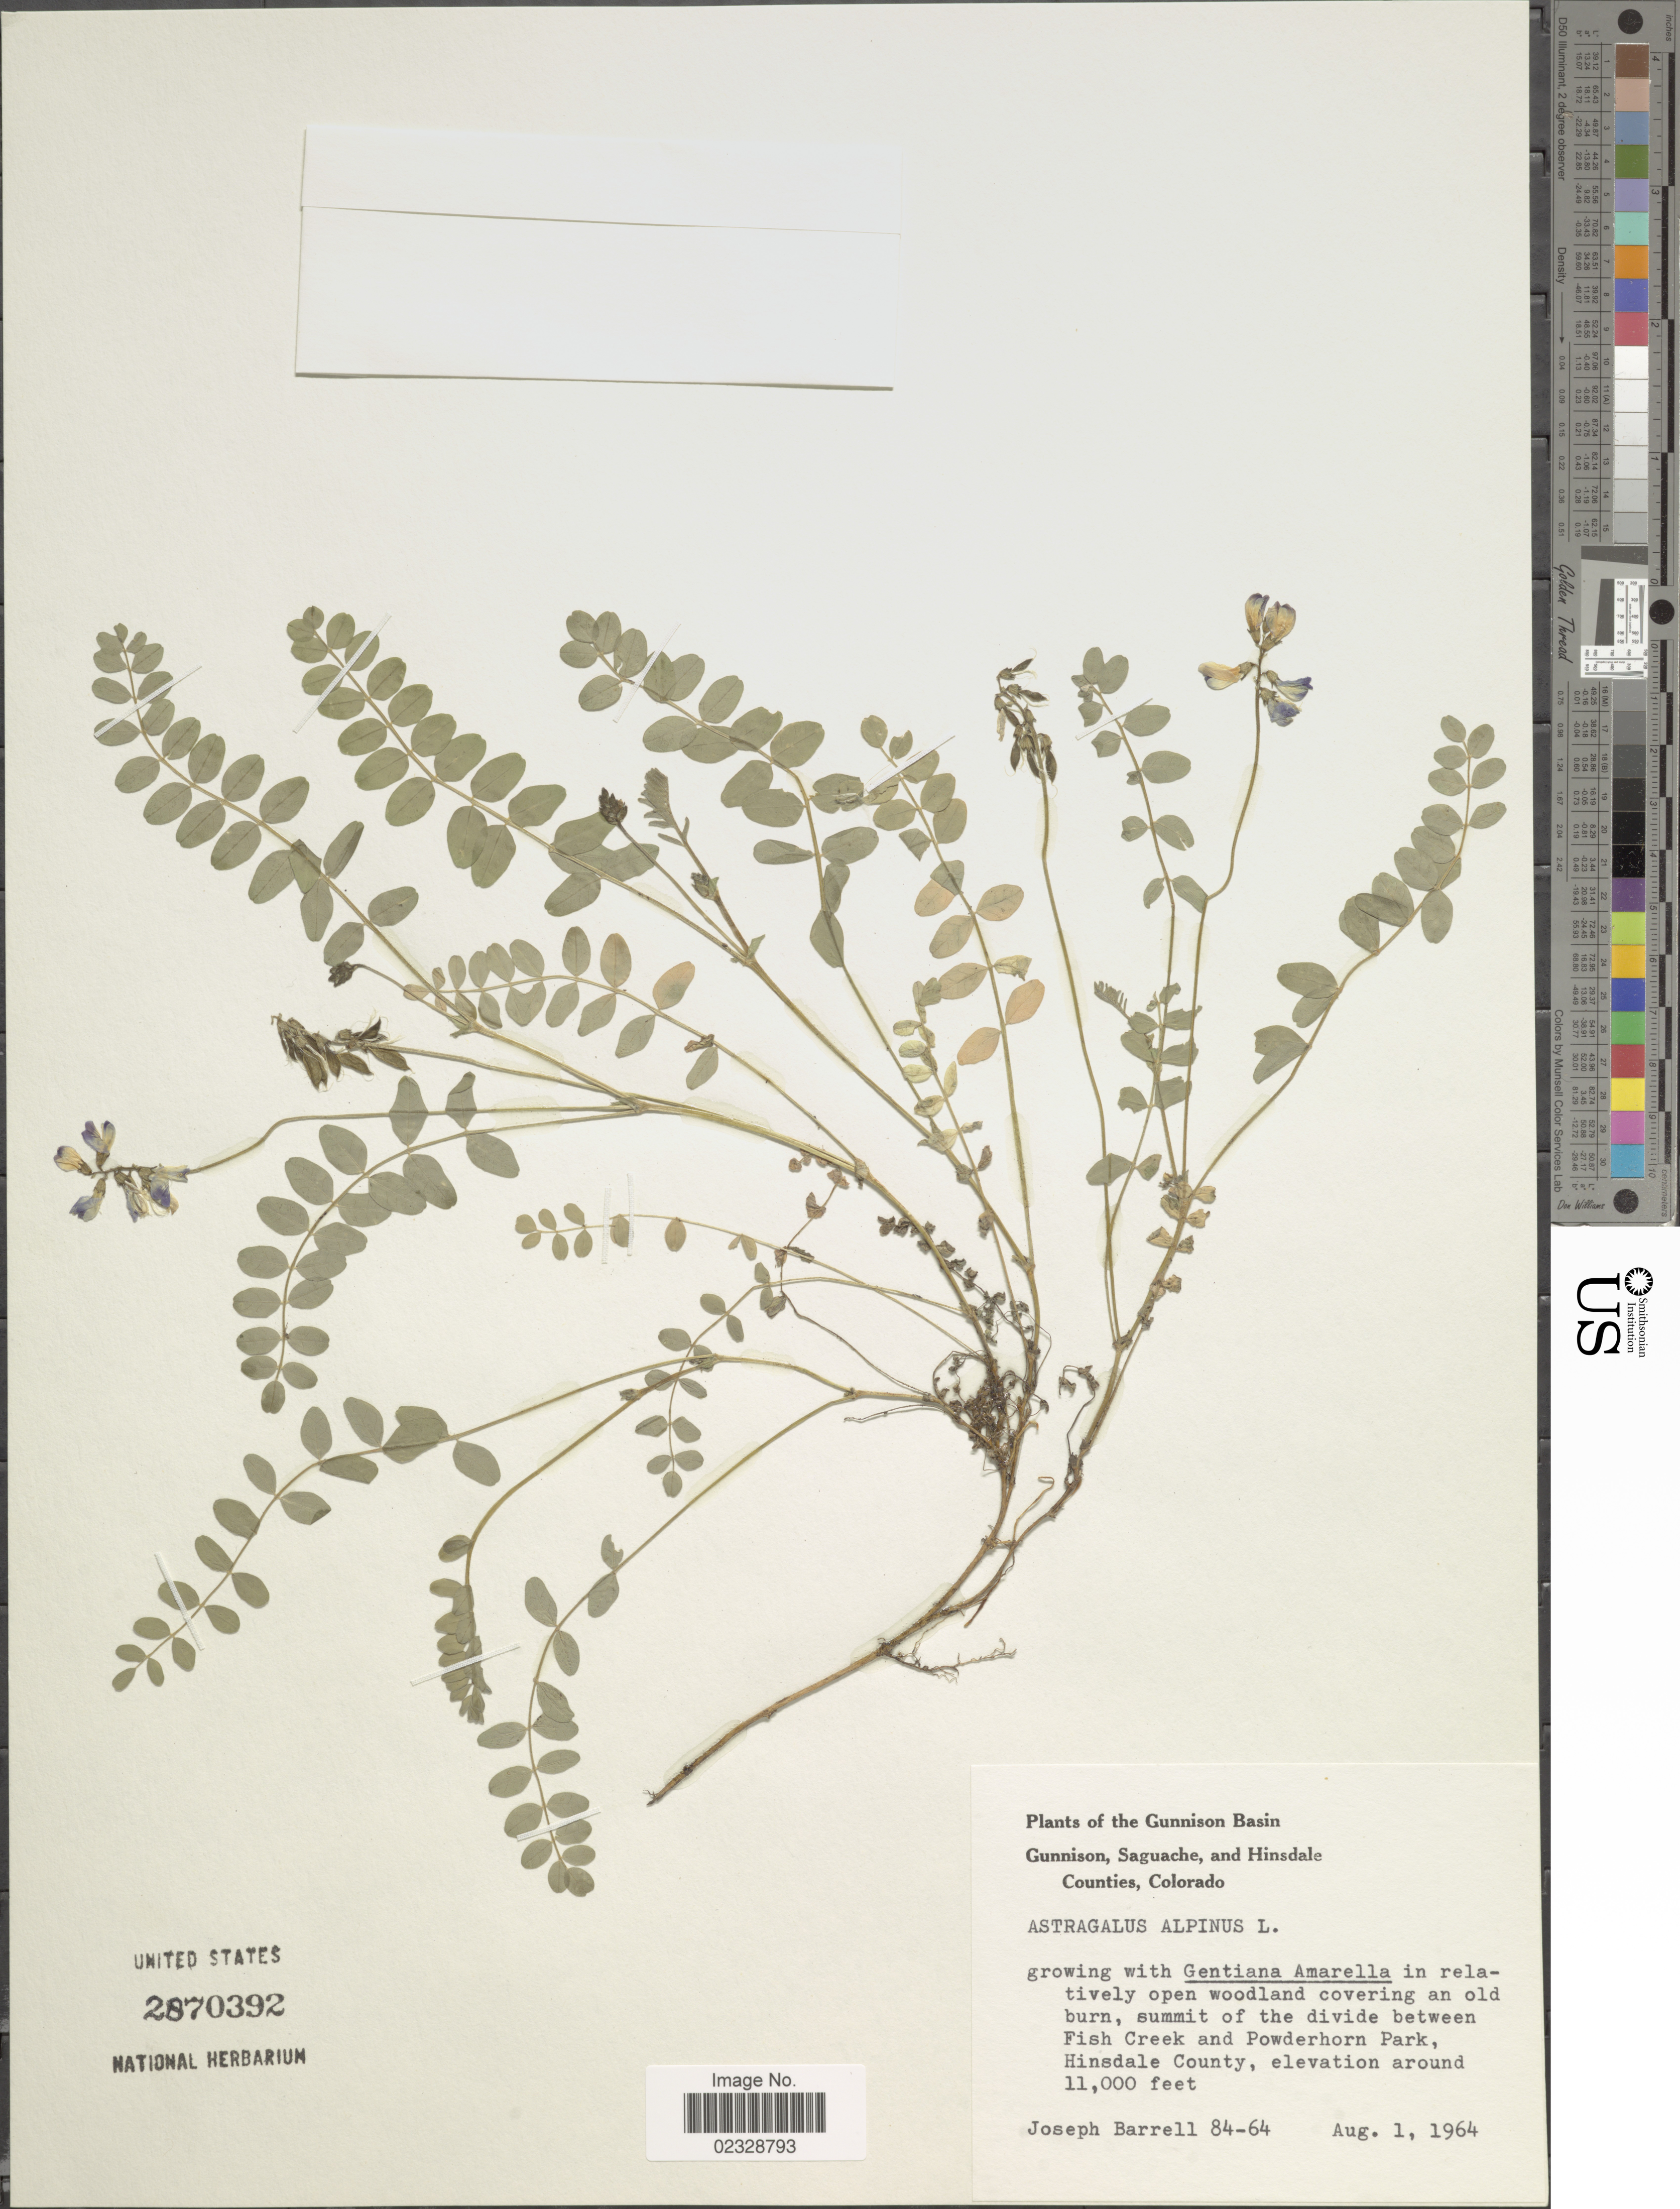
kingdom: Plantae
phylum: Tracheophyta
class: Magnoliopsida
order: Fabales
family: Fabaceae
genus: Astragalus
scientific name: Astragalus alpinus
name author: L.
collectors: J. Barrell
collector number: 84-64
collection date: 1964-08-01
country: United States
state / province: Colorado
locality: Gunnison Basin, Gunnison, Saguache, and Hinsdale Counties, divide between Fish Creek and Powderhorn Park, Hinsdale County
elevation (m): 3353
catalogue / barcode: US 2870392